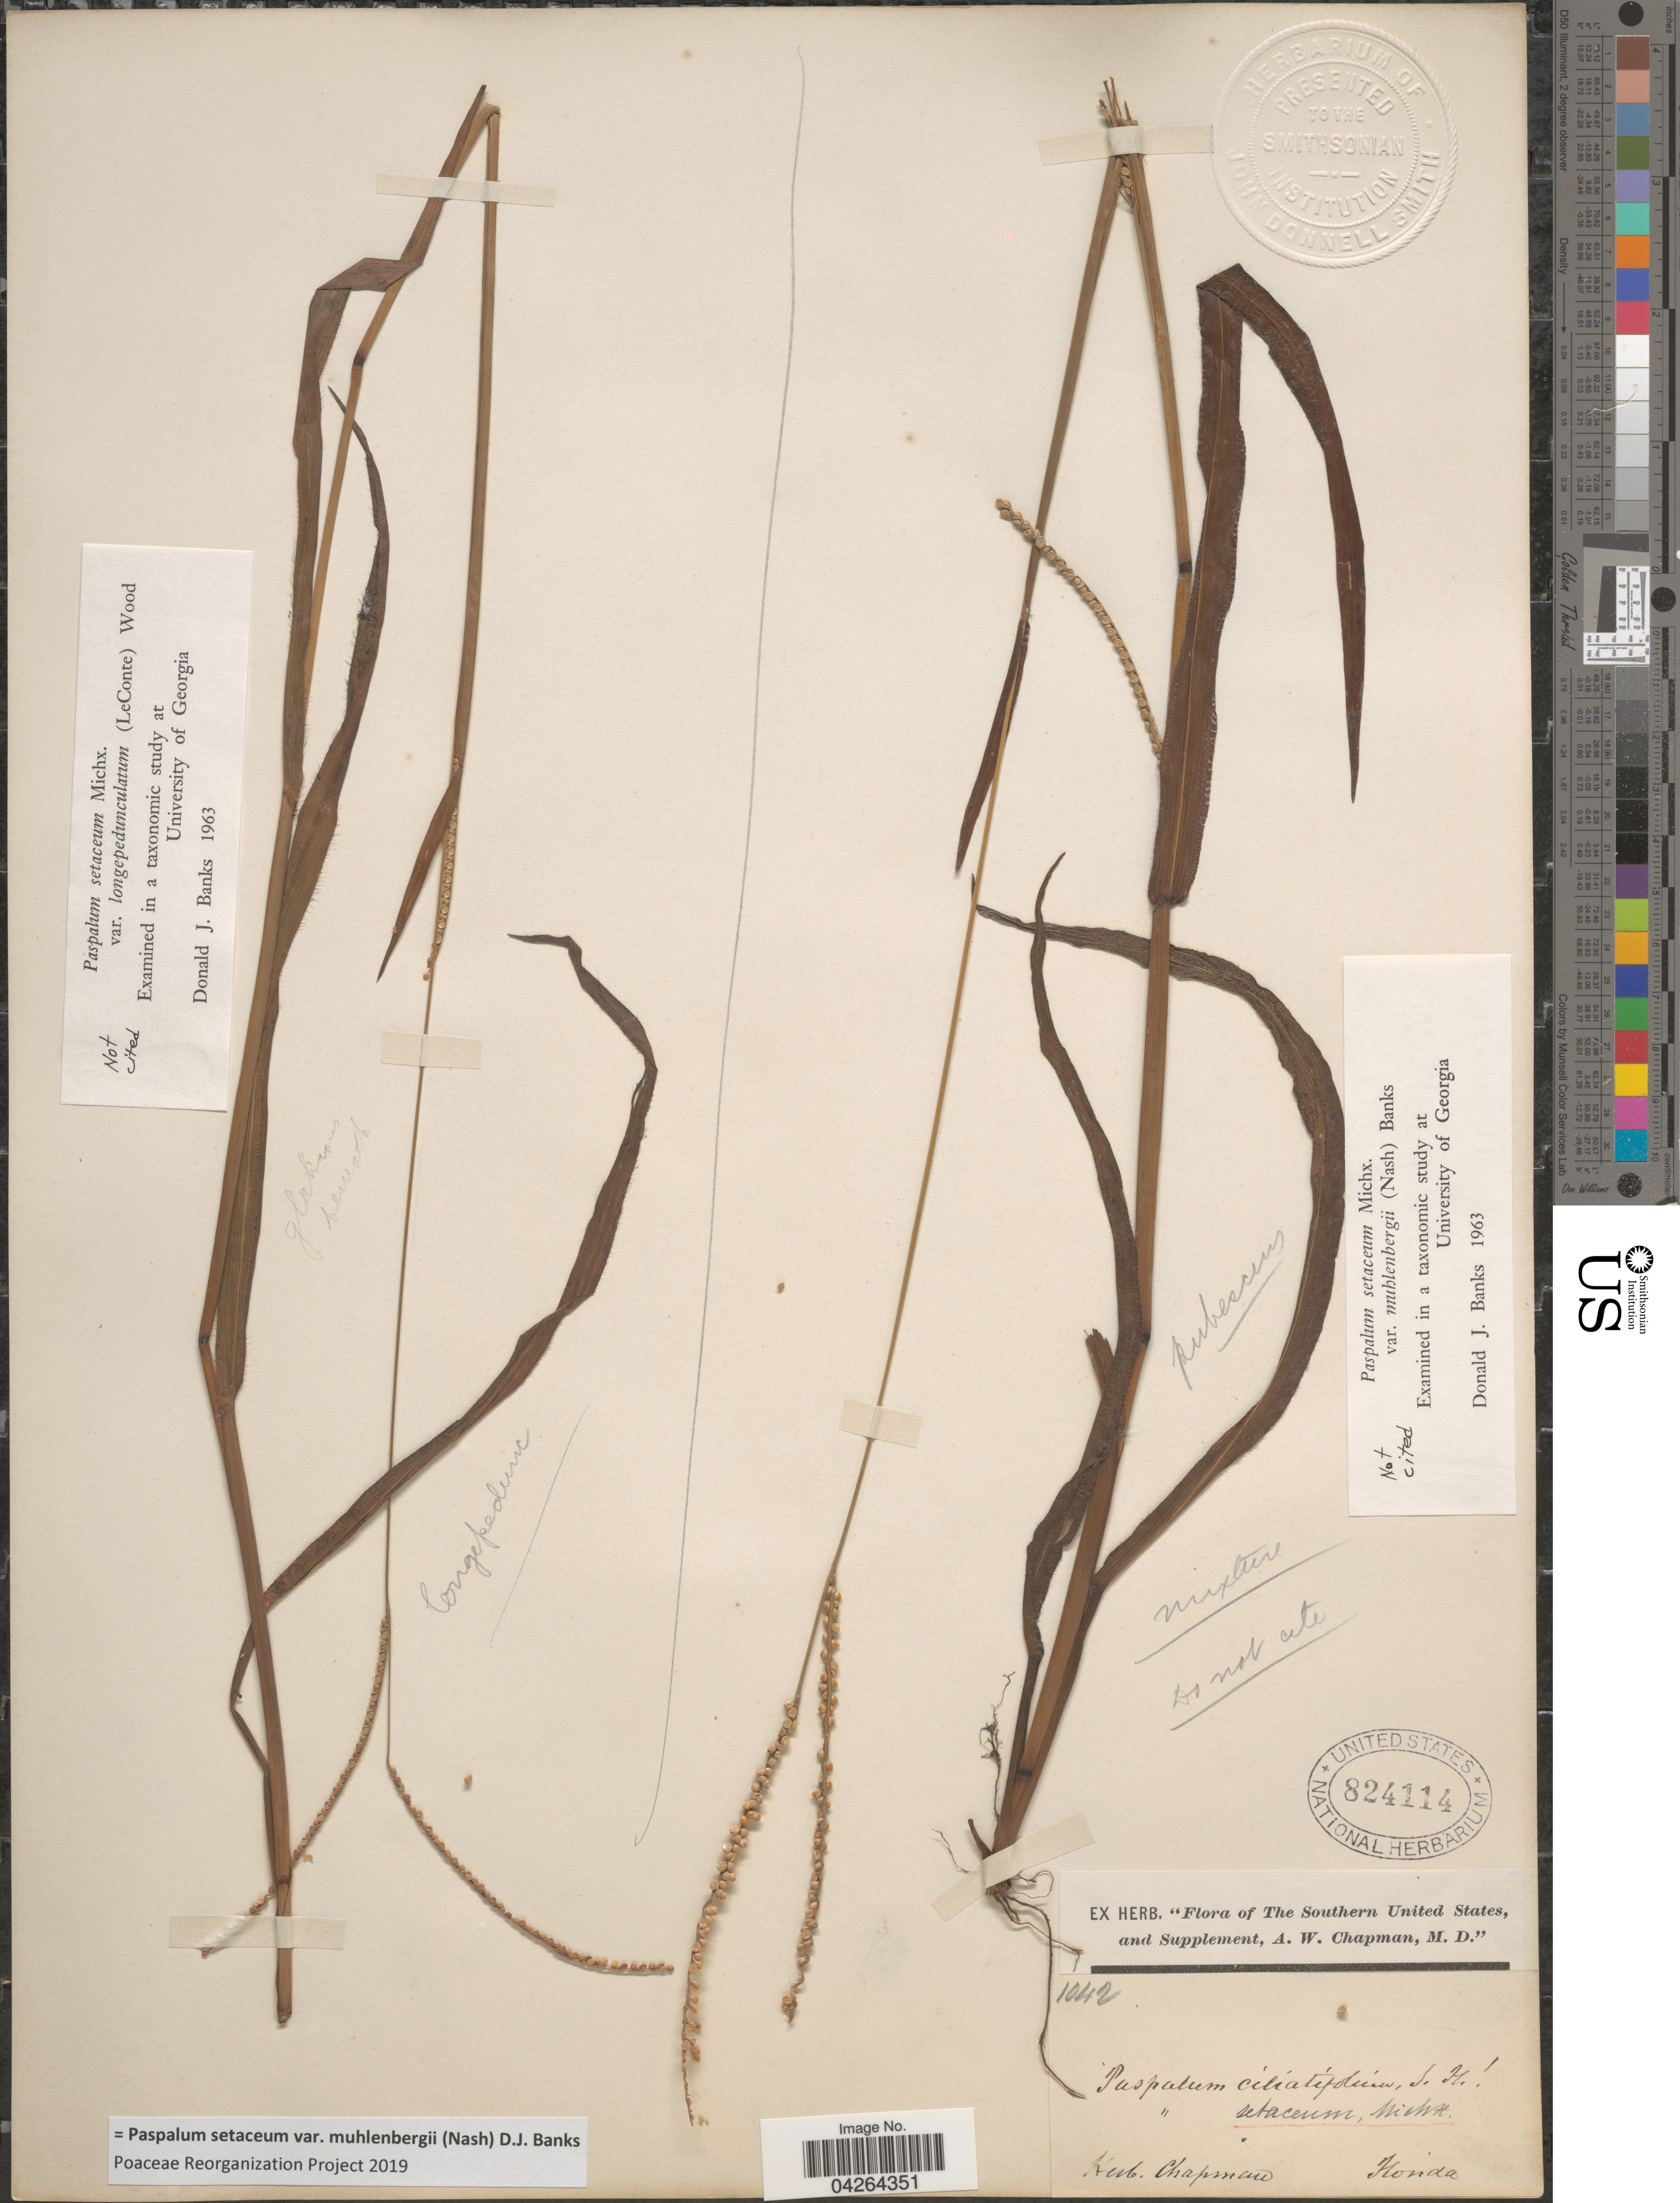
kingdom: Plantae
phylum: Tracheophyta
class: Liliopsida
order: Poales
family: Poaceae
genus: Paspalum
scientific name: Paspalum setaceum var. muhlenbergii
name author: (Nash) D.J. Banks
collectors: ex herb. Chapman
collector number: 1042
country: United States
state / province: Florida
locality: The Southern United States.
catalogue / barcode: US 824114